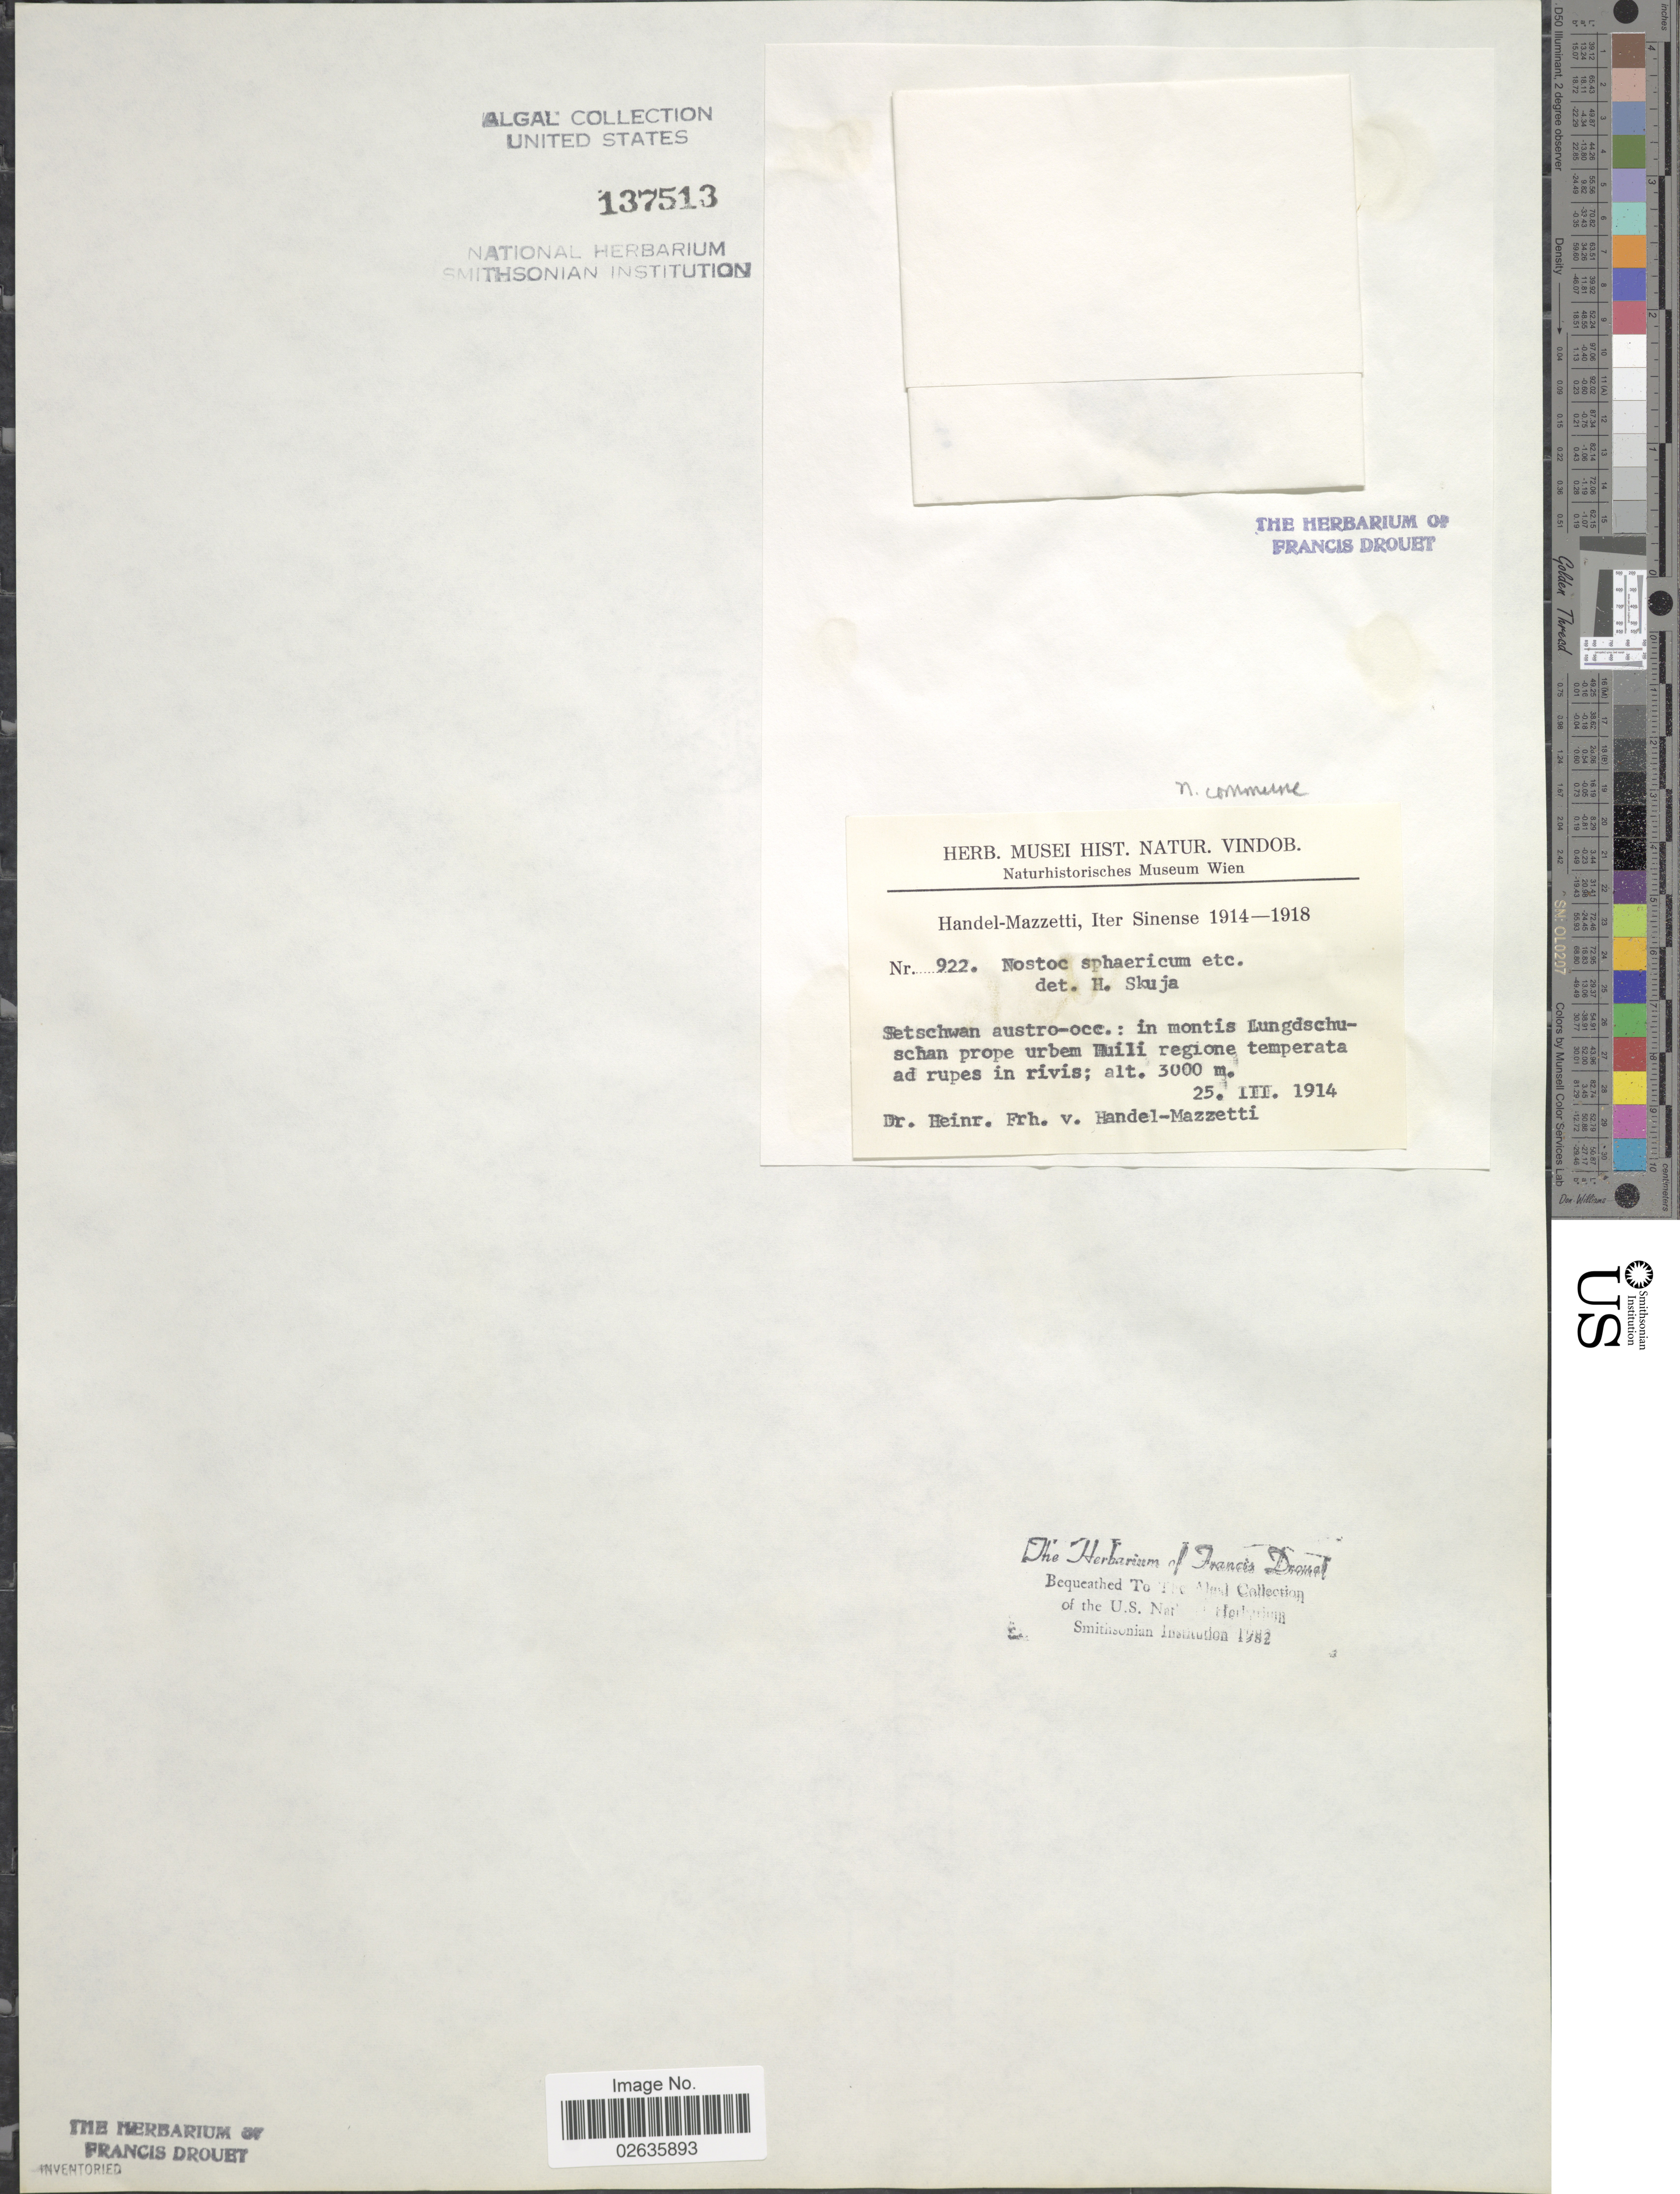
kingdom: Bacteria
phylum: Cyanobacteria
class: Cyanobacteriia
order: Cyanobacteriales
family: Nostocaceae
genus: Nostoc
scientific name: Nostoc commune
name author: Vaucher ex Bornet & Flahault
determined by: Drouet, F. E.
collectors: H. Handel-Mazzetti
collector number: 922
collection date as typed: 25 Mar 1914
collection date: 1914-03-25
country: China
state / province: Sichuan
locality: Huili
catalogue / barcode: US 137513